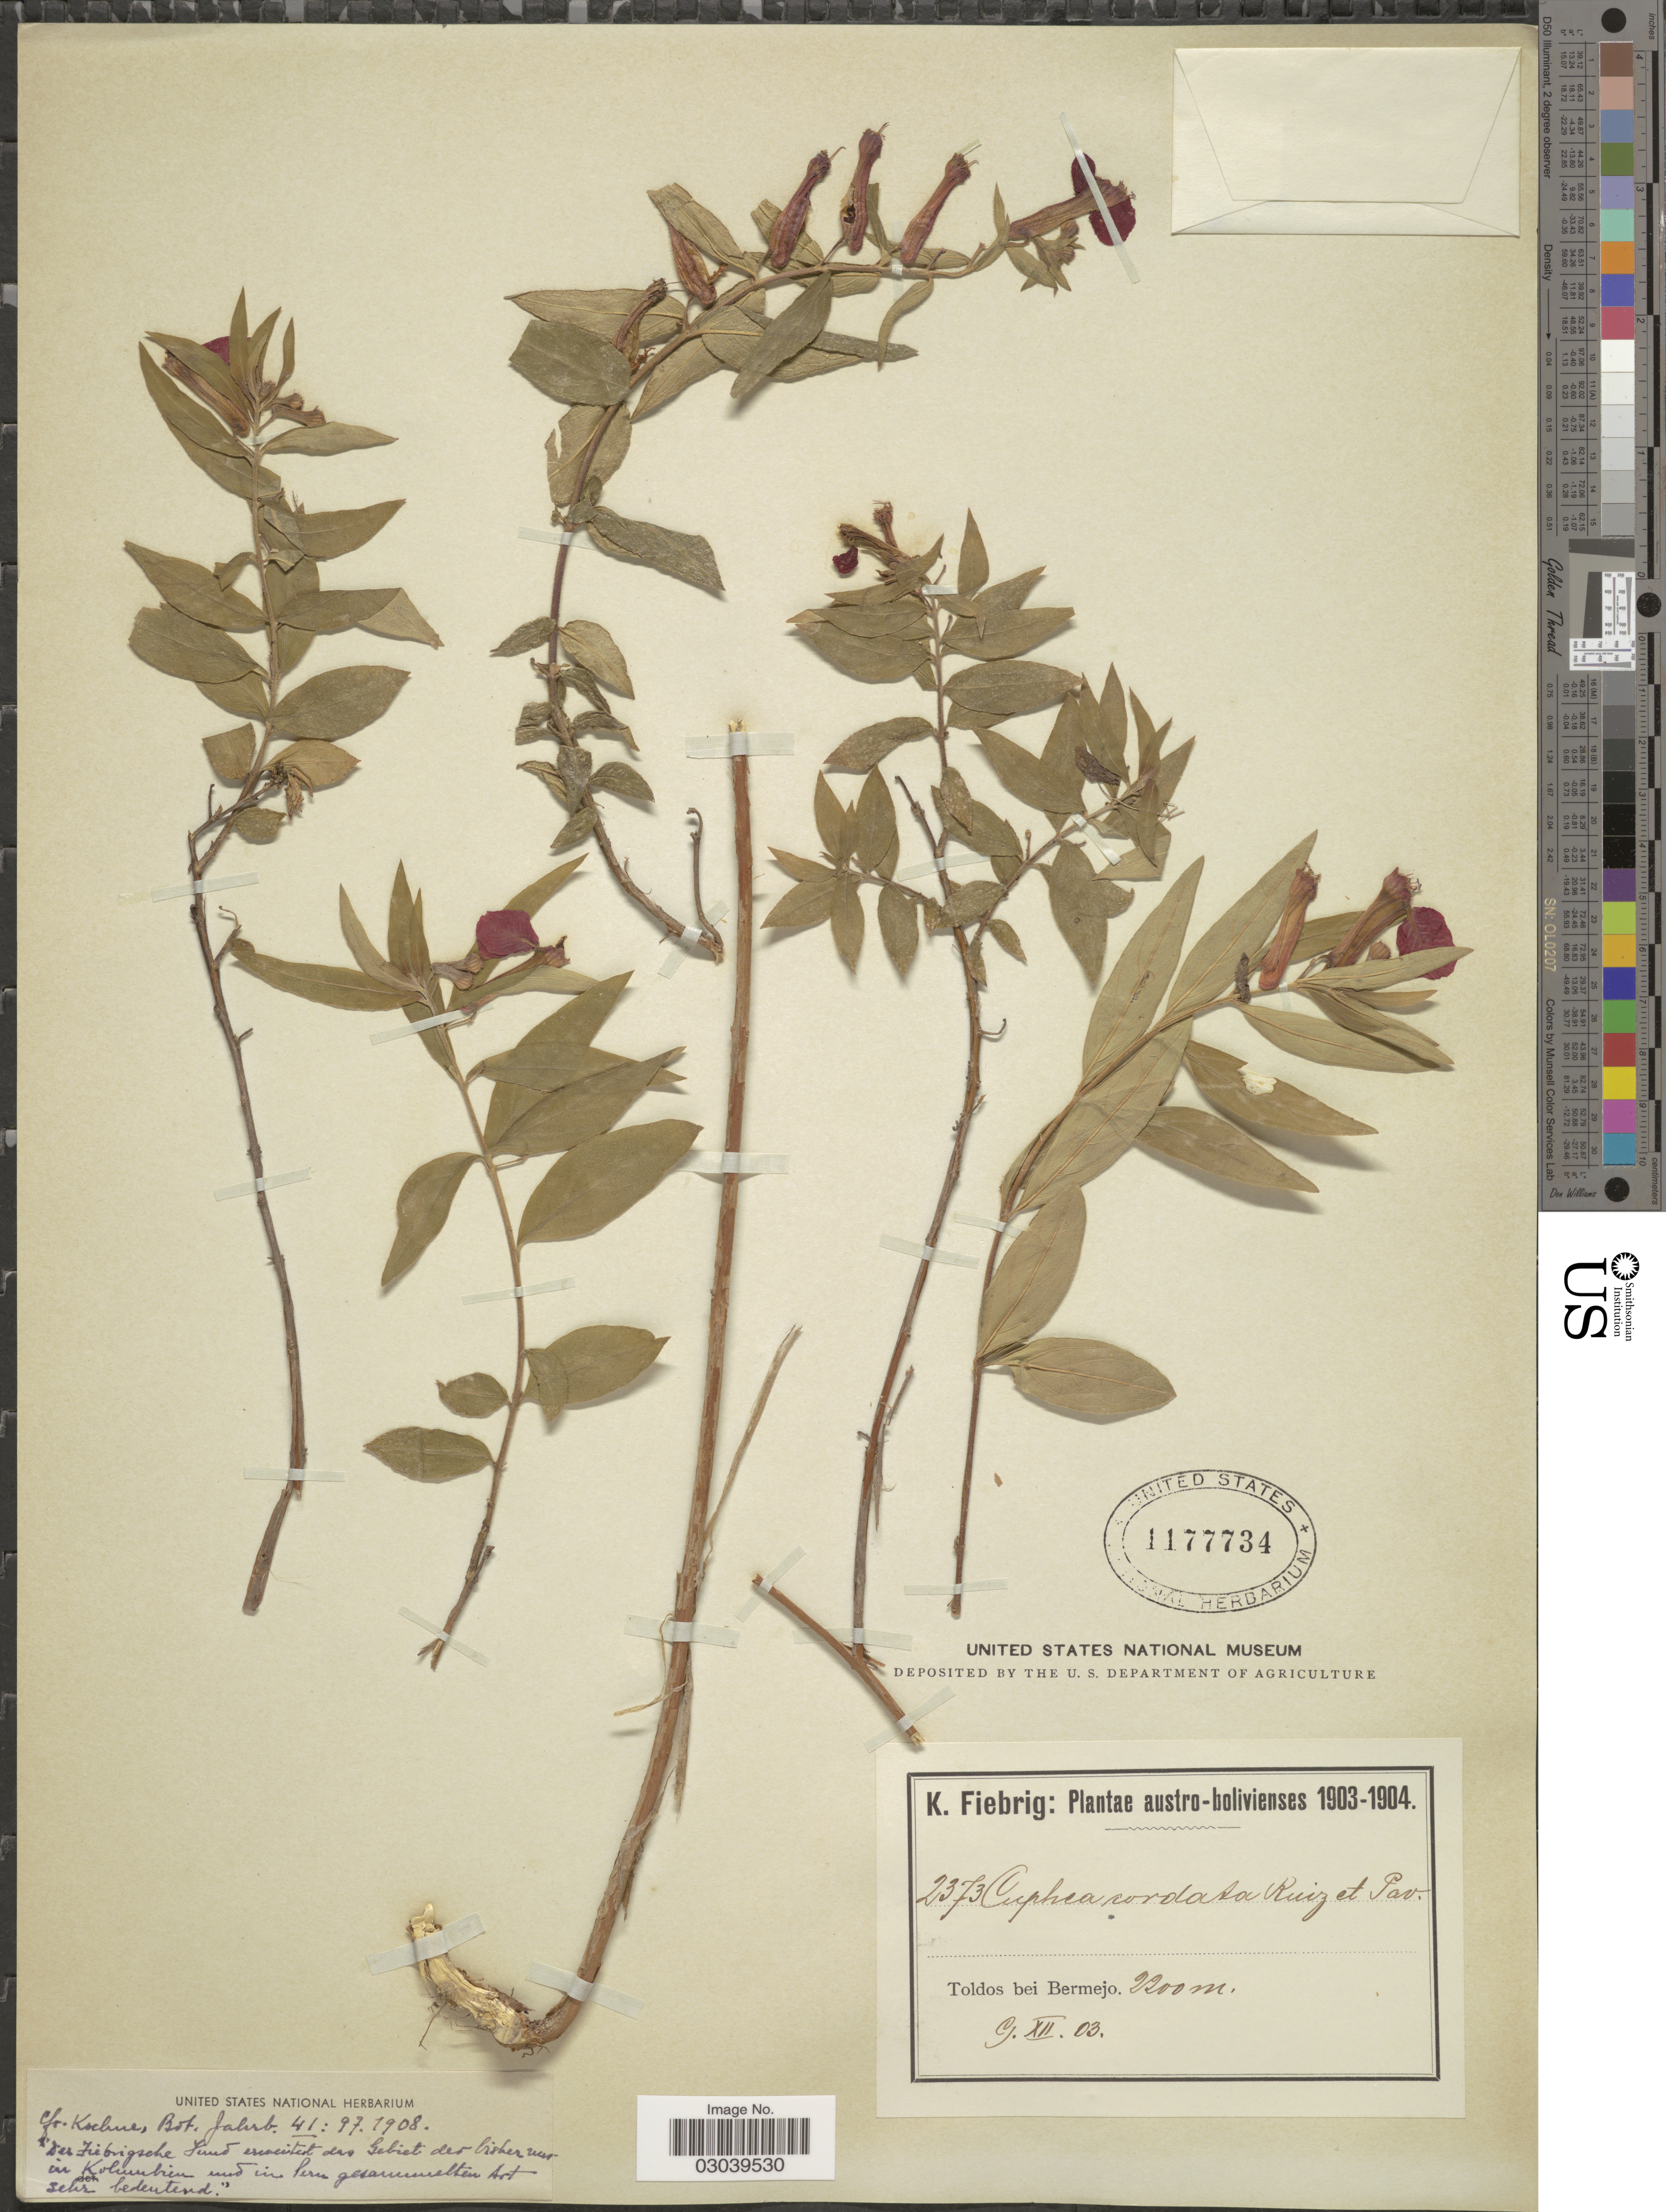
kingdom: Plantae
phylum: Tracheophyta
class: Magnoliopsida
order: Myrtales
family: Lythraceae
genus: Cuphea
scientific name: Cuphea cordata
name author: Ruiz & Pav.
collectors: K. Fiebrig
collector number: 2373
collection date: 1903-12-09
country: Bolivia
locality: Austro-Bolivienses. Toldos bei Bermejo.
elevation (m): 2200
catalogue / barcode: US 1177734